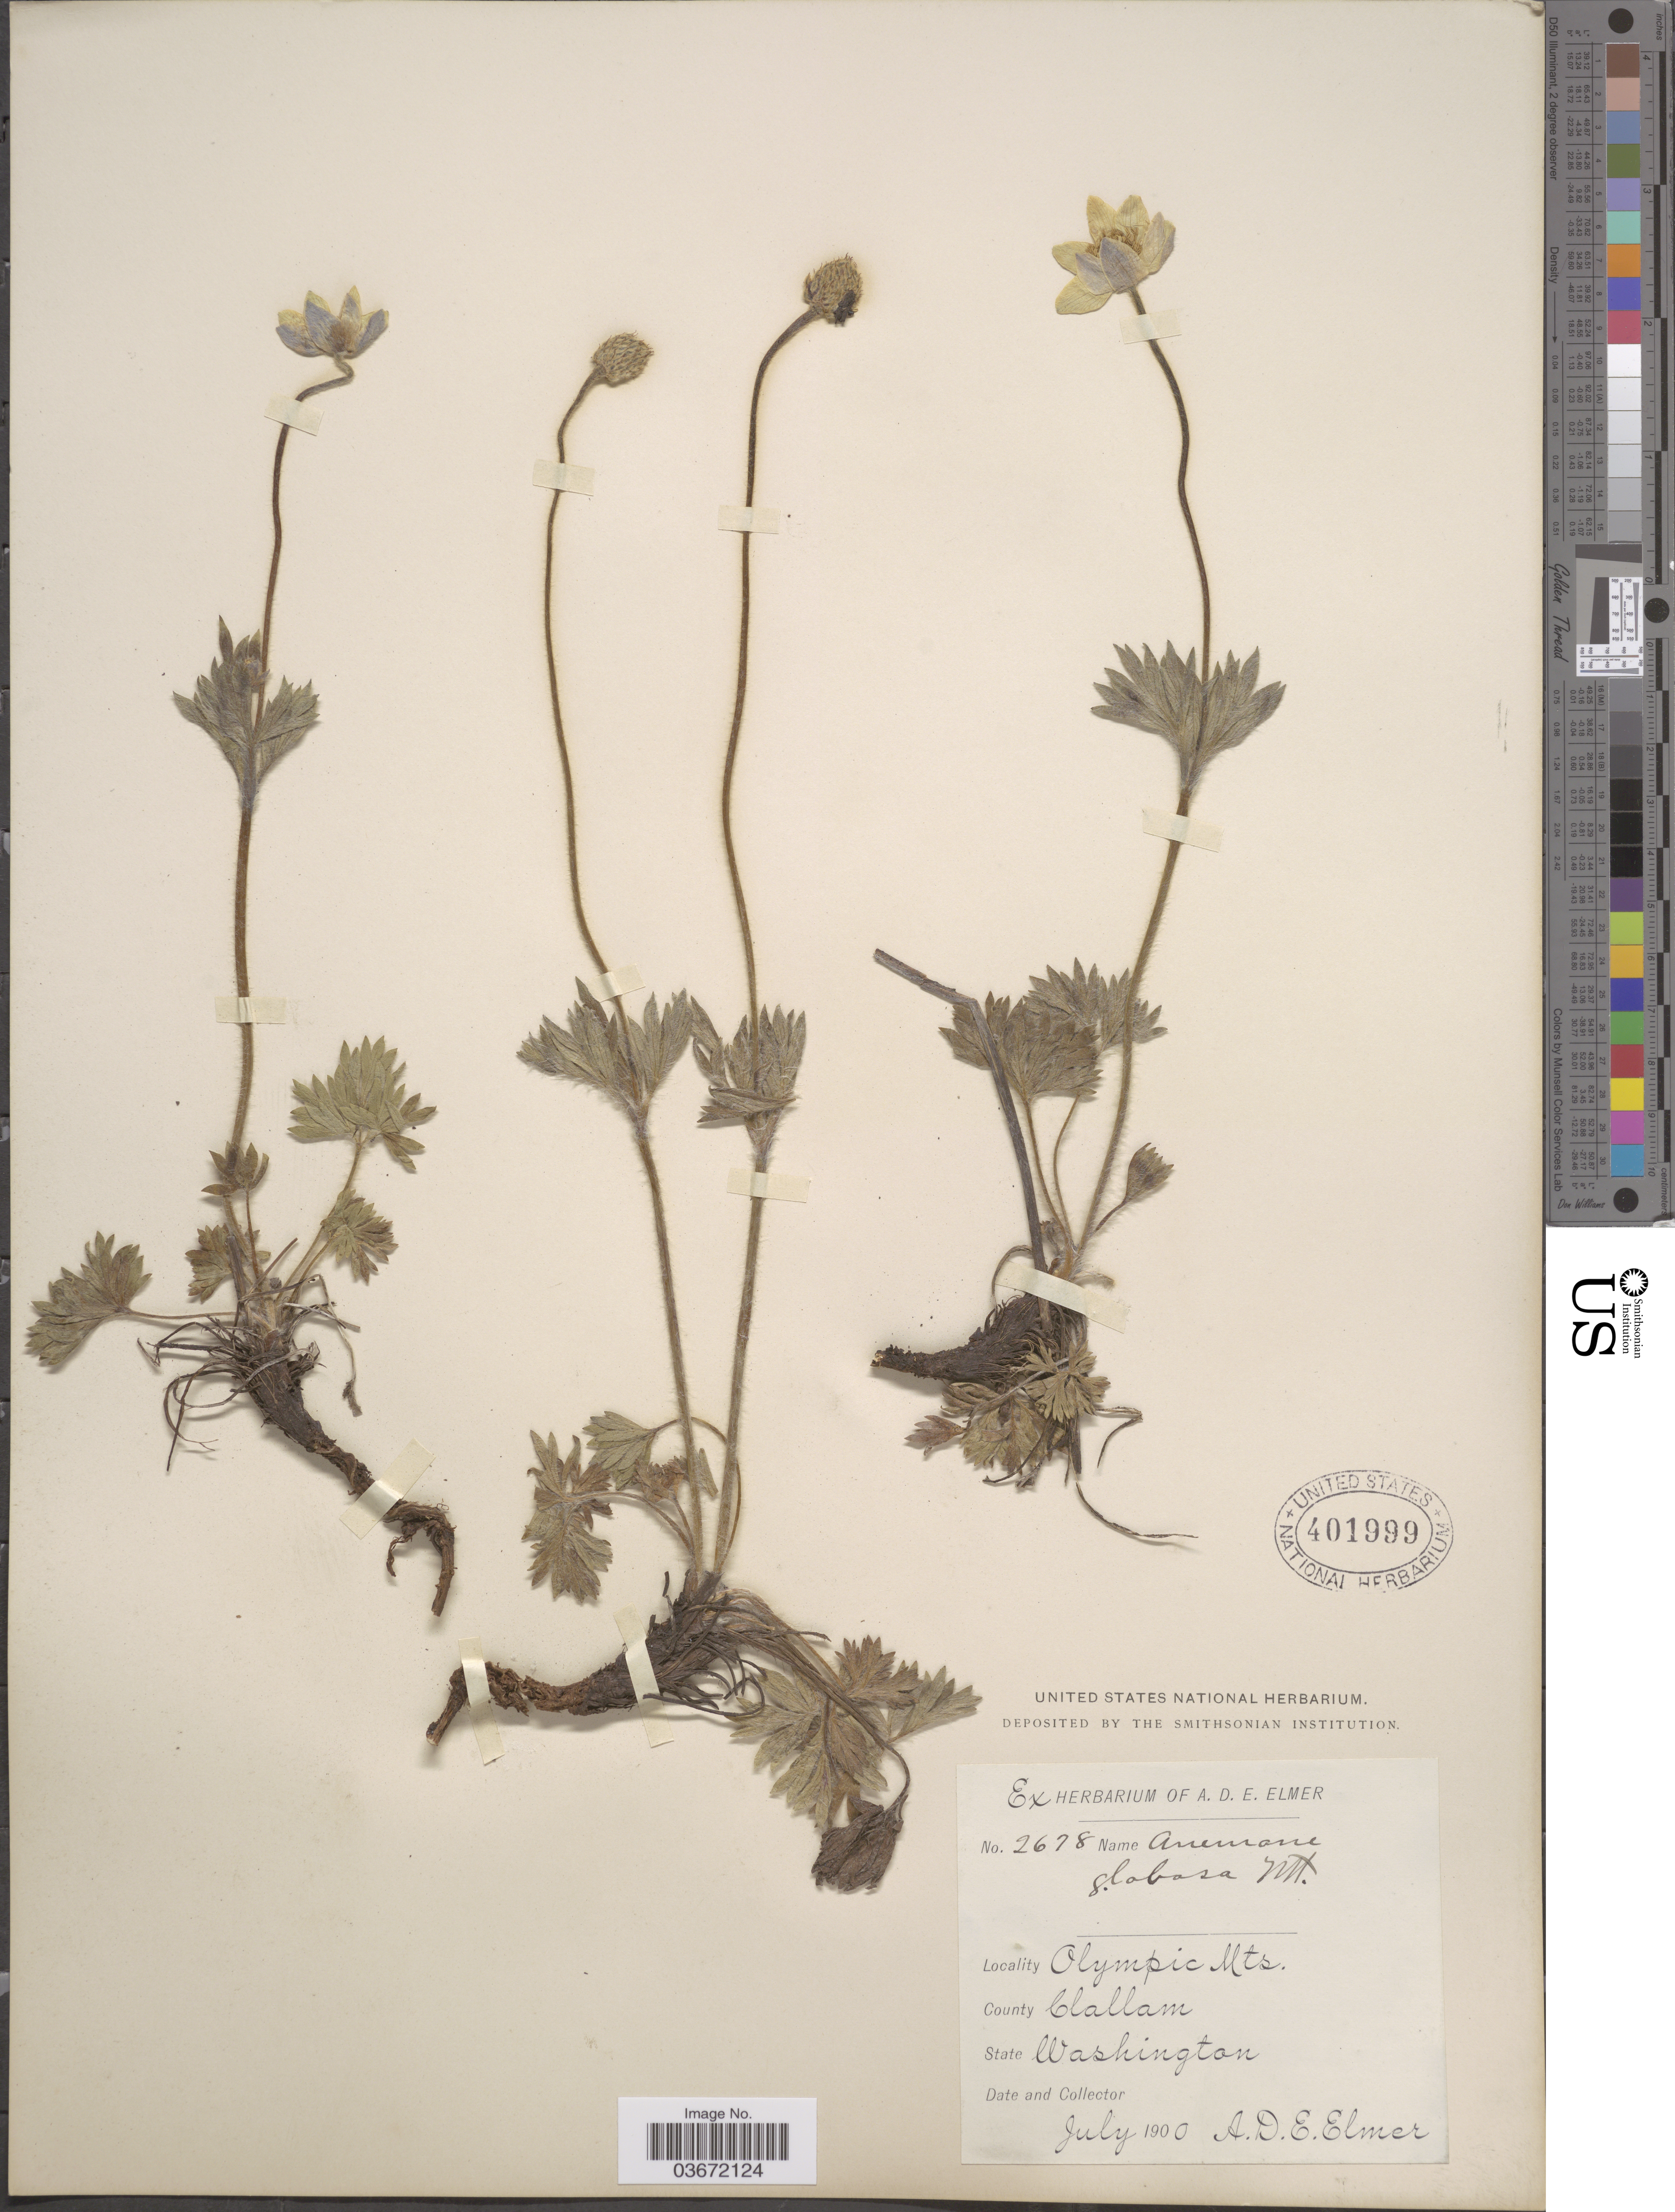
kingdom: Plantae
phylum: Tracheophyta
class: Magnoliopsida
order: Ranunculales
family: Ranunculaceae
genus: Anemone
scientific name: Anemone multifida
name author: Poir.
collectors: A. D. E. Elmer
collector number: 2678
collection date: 1900-07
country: United States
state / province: Washington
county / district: Clallam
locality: Olympic Mts. County Clallam.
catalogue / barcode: US 401999